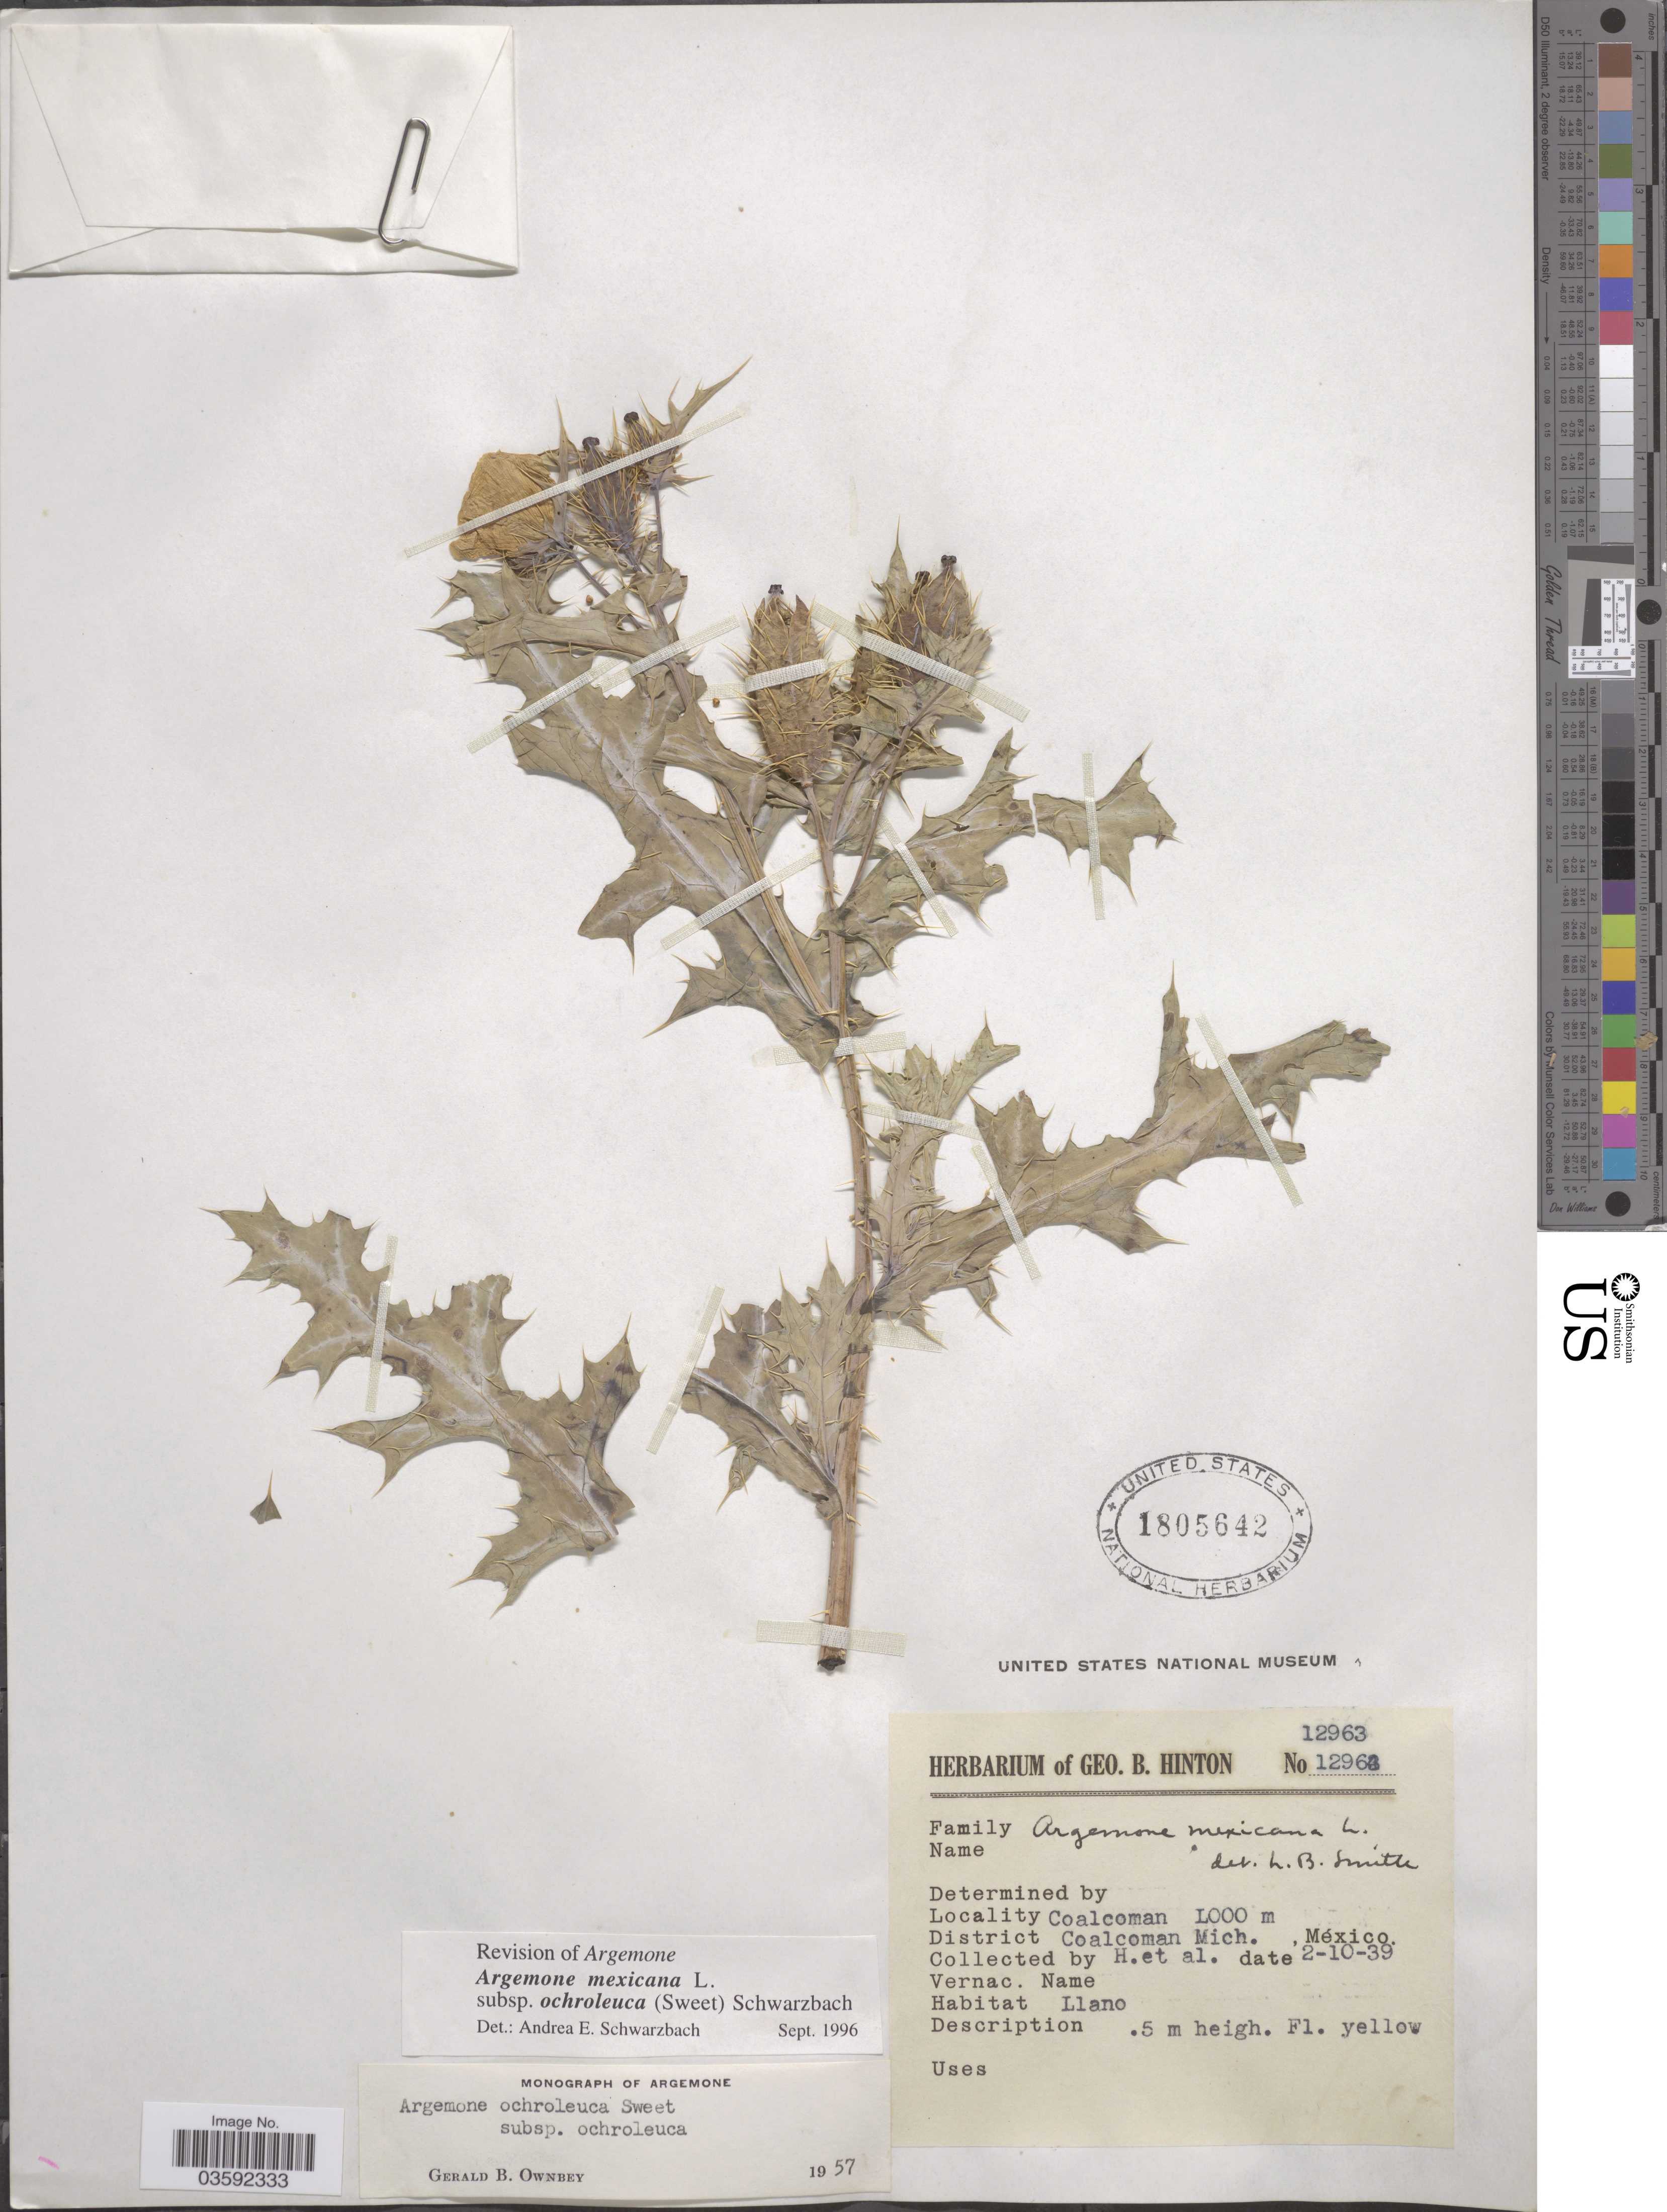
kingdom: Plantae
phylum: Tracheophyta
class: Magnoliopsida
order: Ranunculales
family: Papaveraceae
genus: Argemone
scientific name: Argemone mexicana subsp. ochroleuca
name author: (Sweet) Schwarzbach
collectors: G. B. Hinton & et al.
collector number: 12963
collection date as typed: Transcribed d/m/y: 2/10/39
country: United States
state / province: Michigan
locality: Coalcoman. District Coalcoman.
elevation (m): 1000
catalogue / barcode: US 1805642